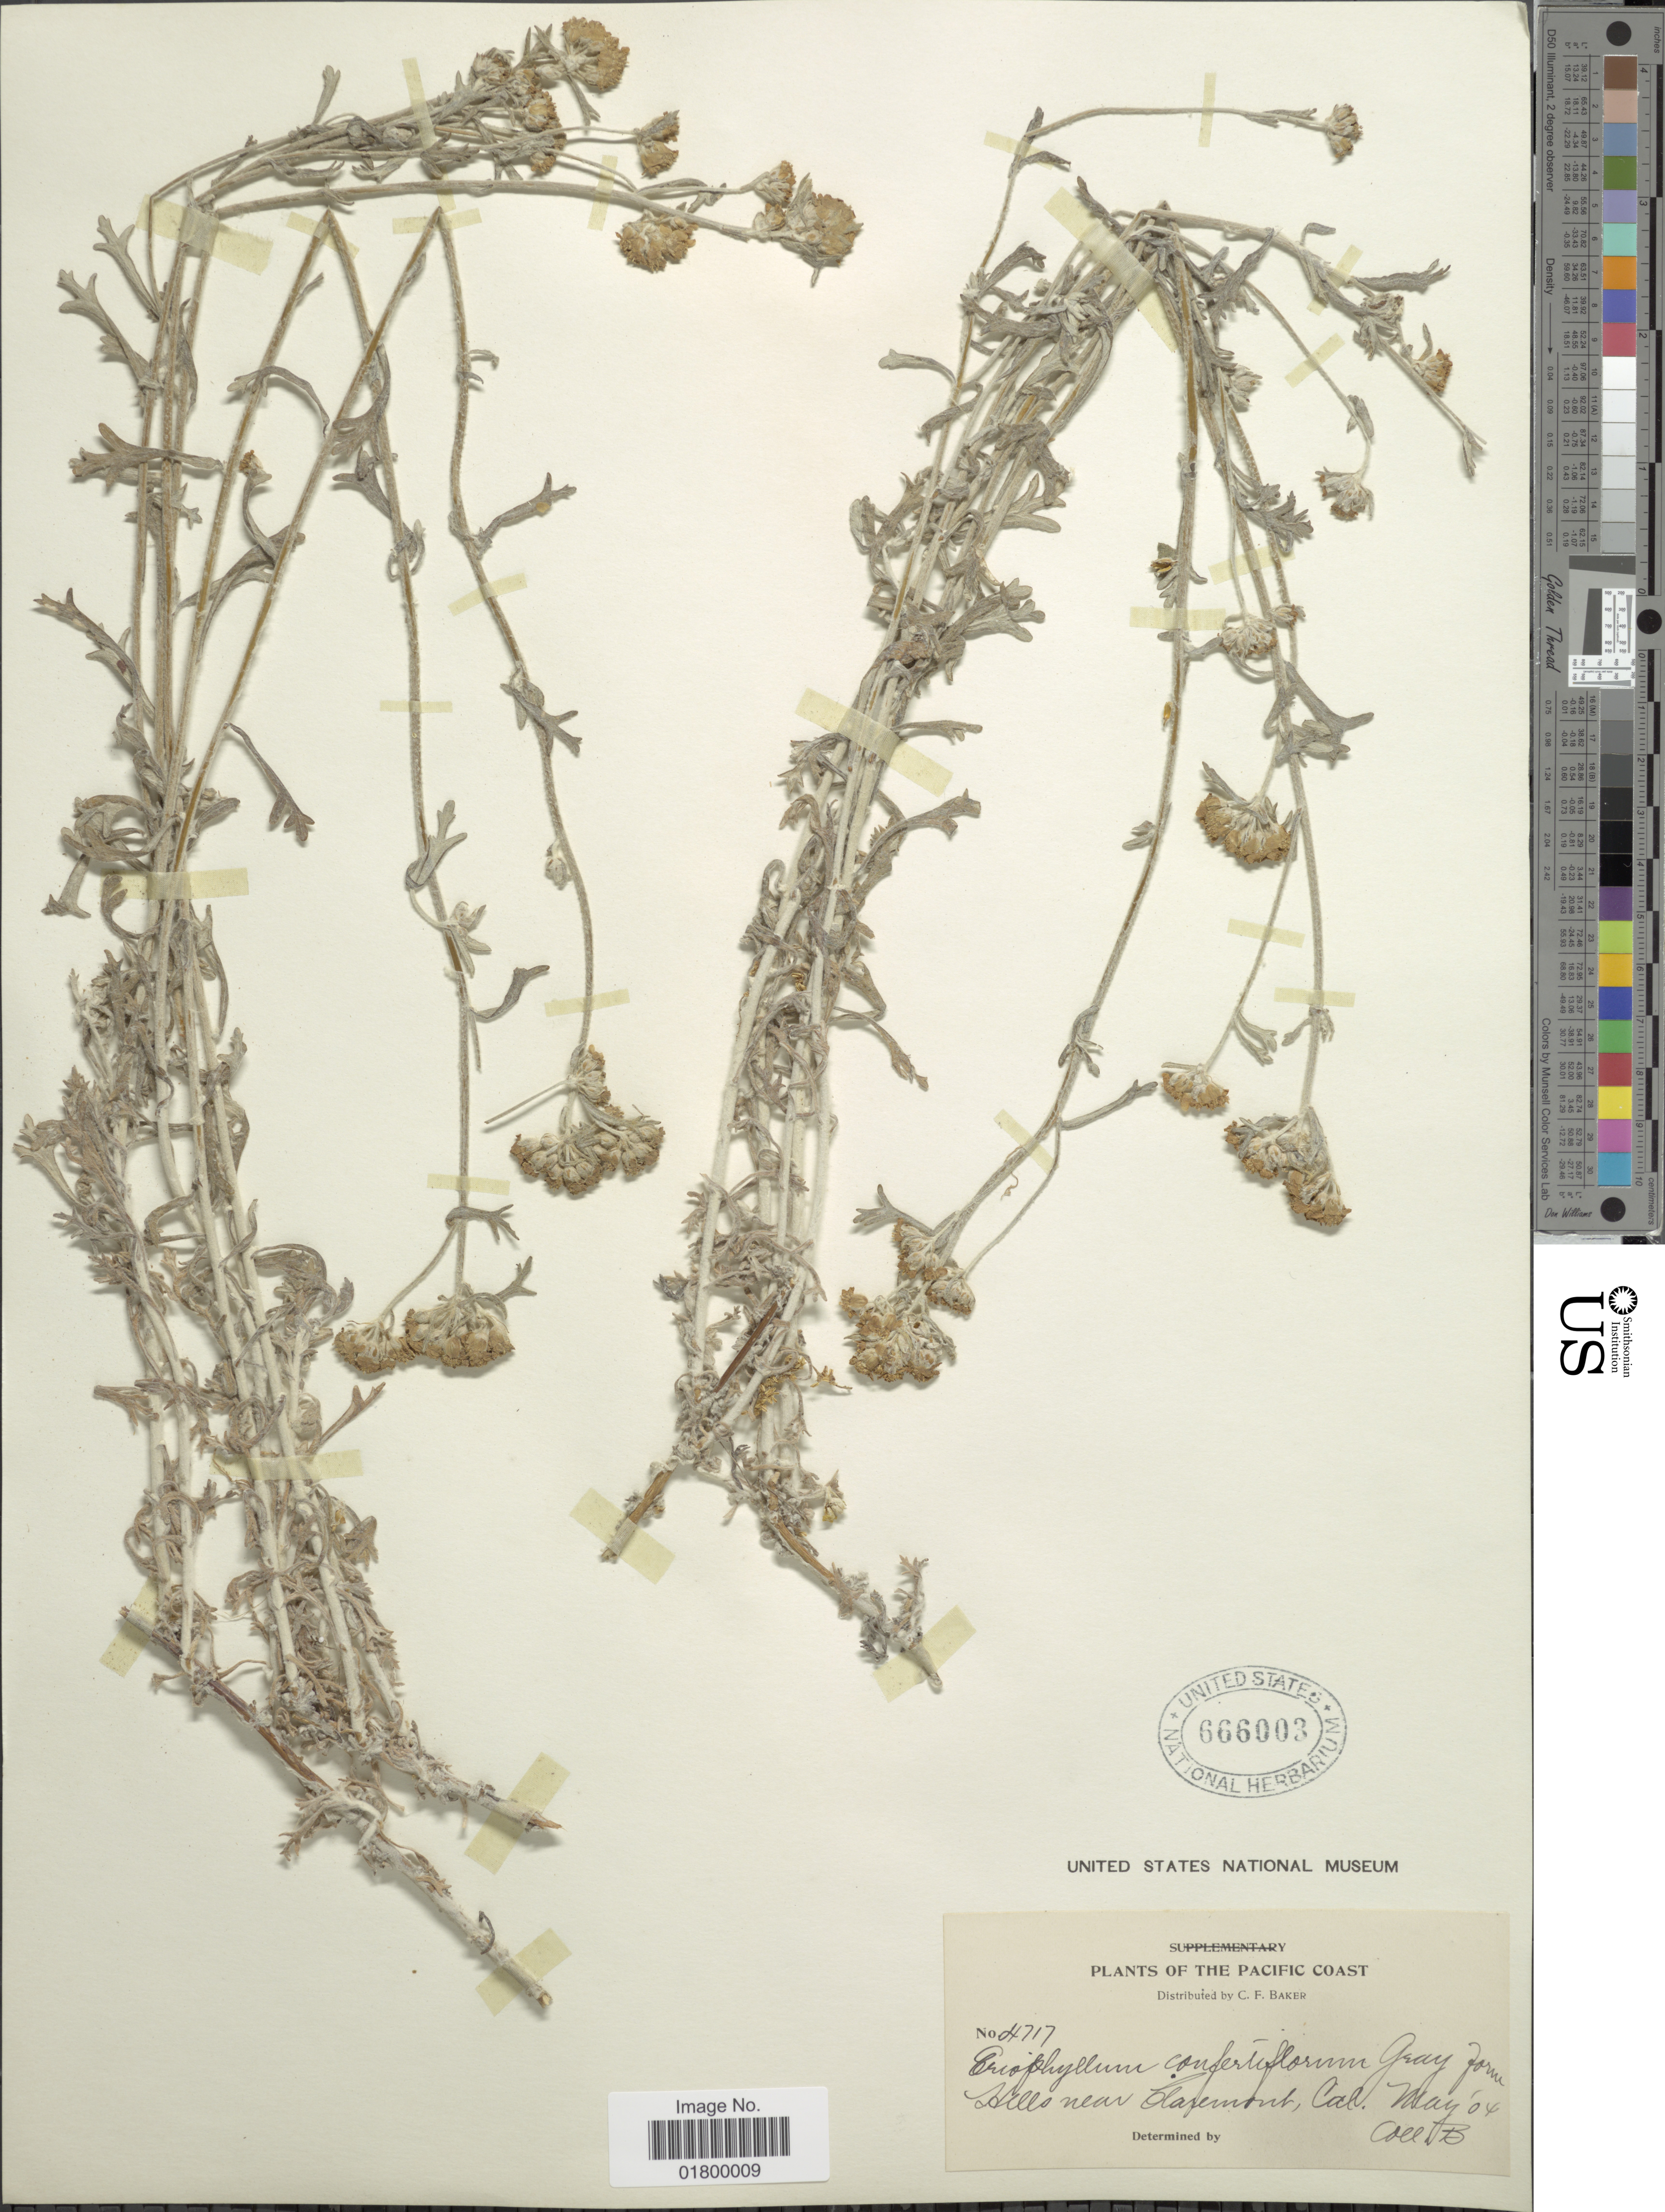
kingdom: Plantae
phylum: Tracheophyta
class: Magnoliopsida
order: Asterales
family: Asteraceae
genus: Eriophyllum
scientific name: Eriophyllum confertiflorum var. laxiflorum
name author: A. Gray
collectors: C. F. Baker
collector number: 4717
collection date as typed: Transcribed d/m/y: /5/4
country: United States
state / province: California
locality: The Pacific Coast, Hills near Claremont, Cal.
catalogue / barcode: US 666003